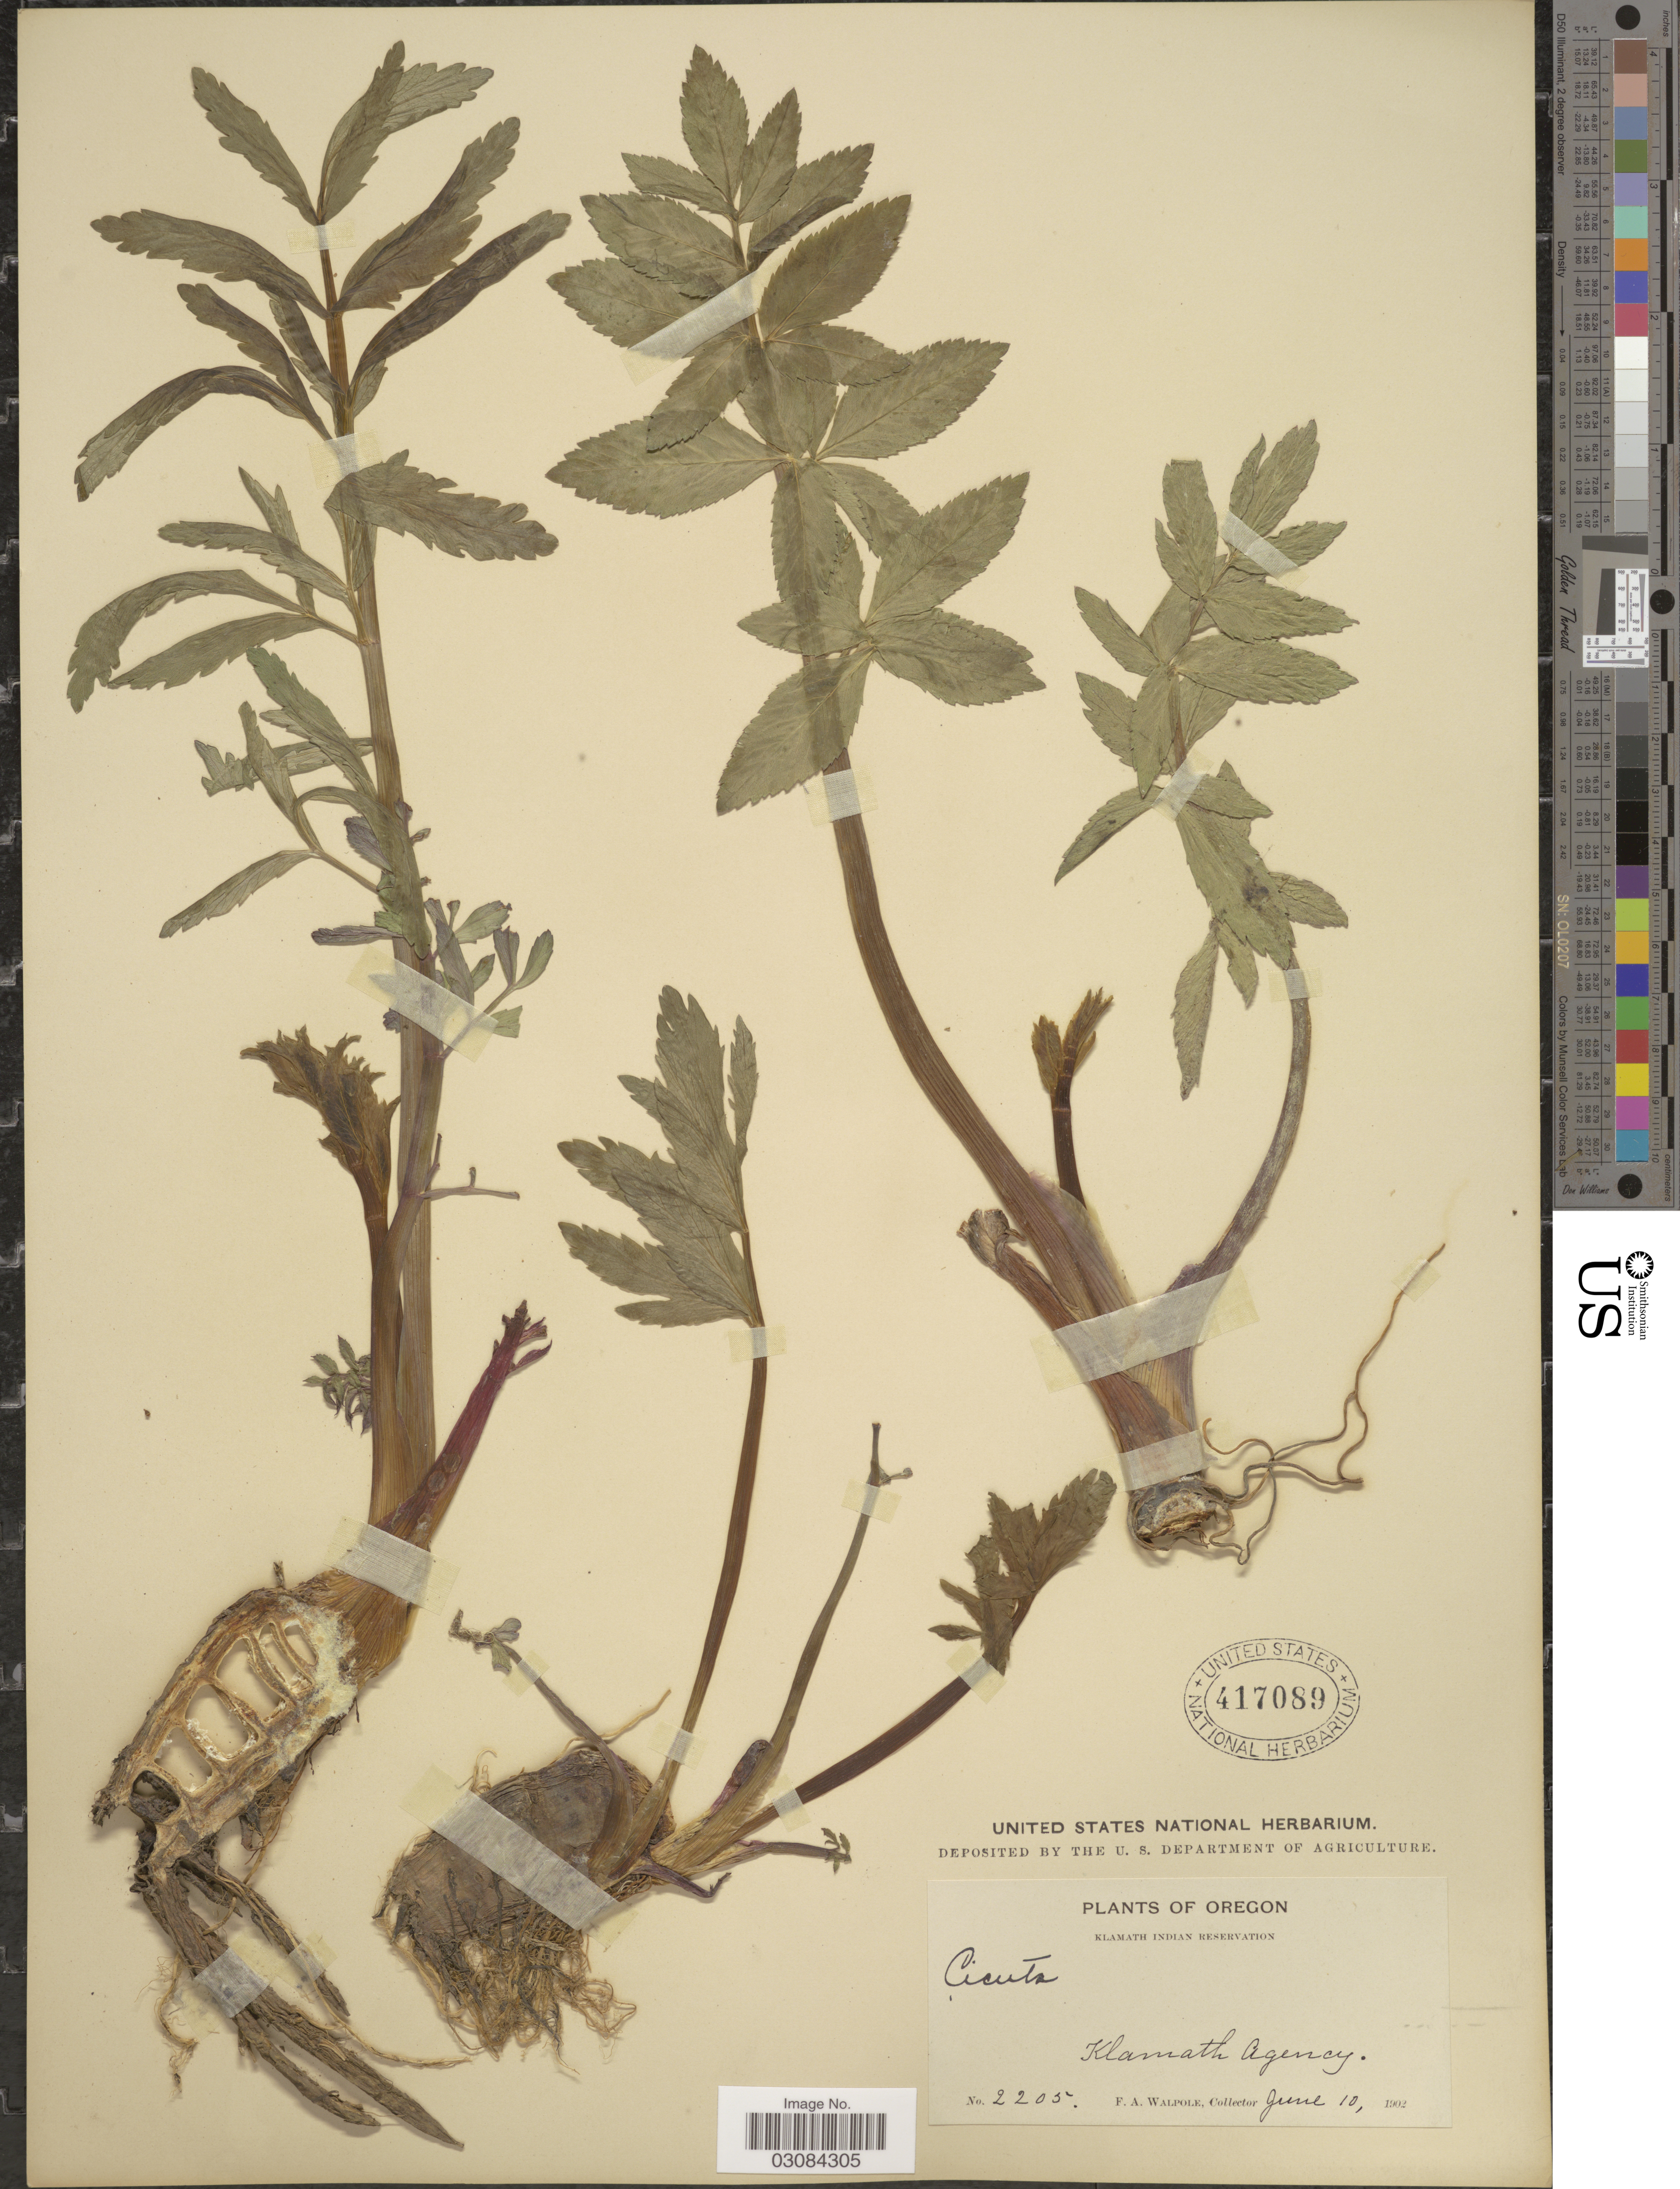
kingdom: Plantae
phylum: Tracheophyta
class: Magnoliopsida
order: Apiales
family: Apiaceae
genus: Cicuta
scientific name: Cicuta douglasii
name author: (DC.) J.M. Coult. & Rose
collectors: F. Walpole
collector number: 2205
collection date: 1902-06-10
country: United States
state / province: Oregon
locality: Klamath Indian Reservation. Klamath Agency.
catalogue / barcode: US 417089